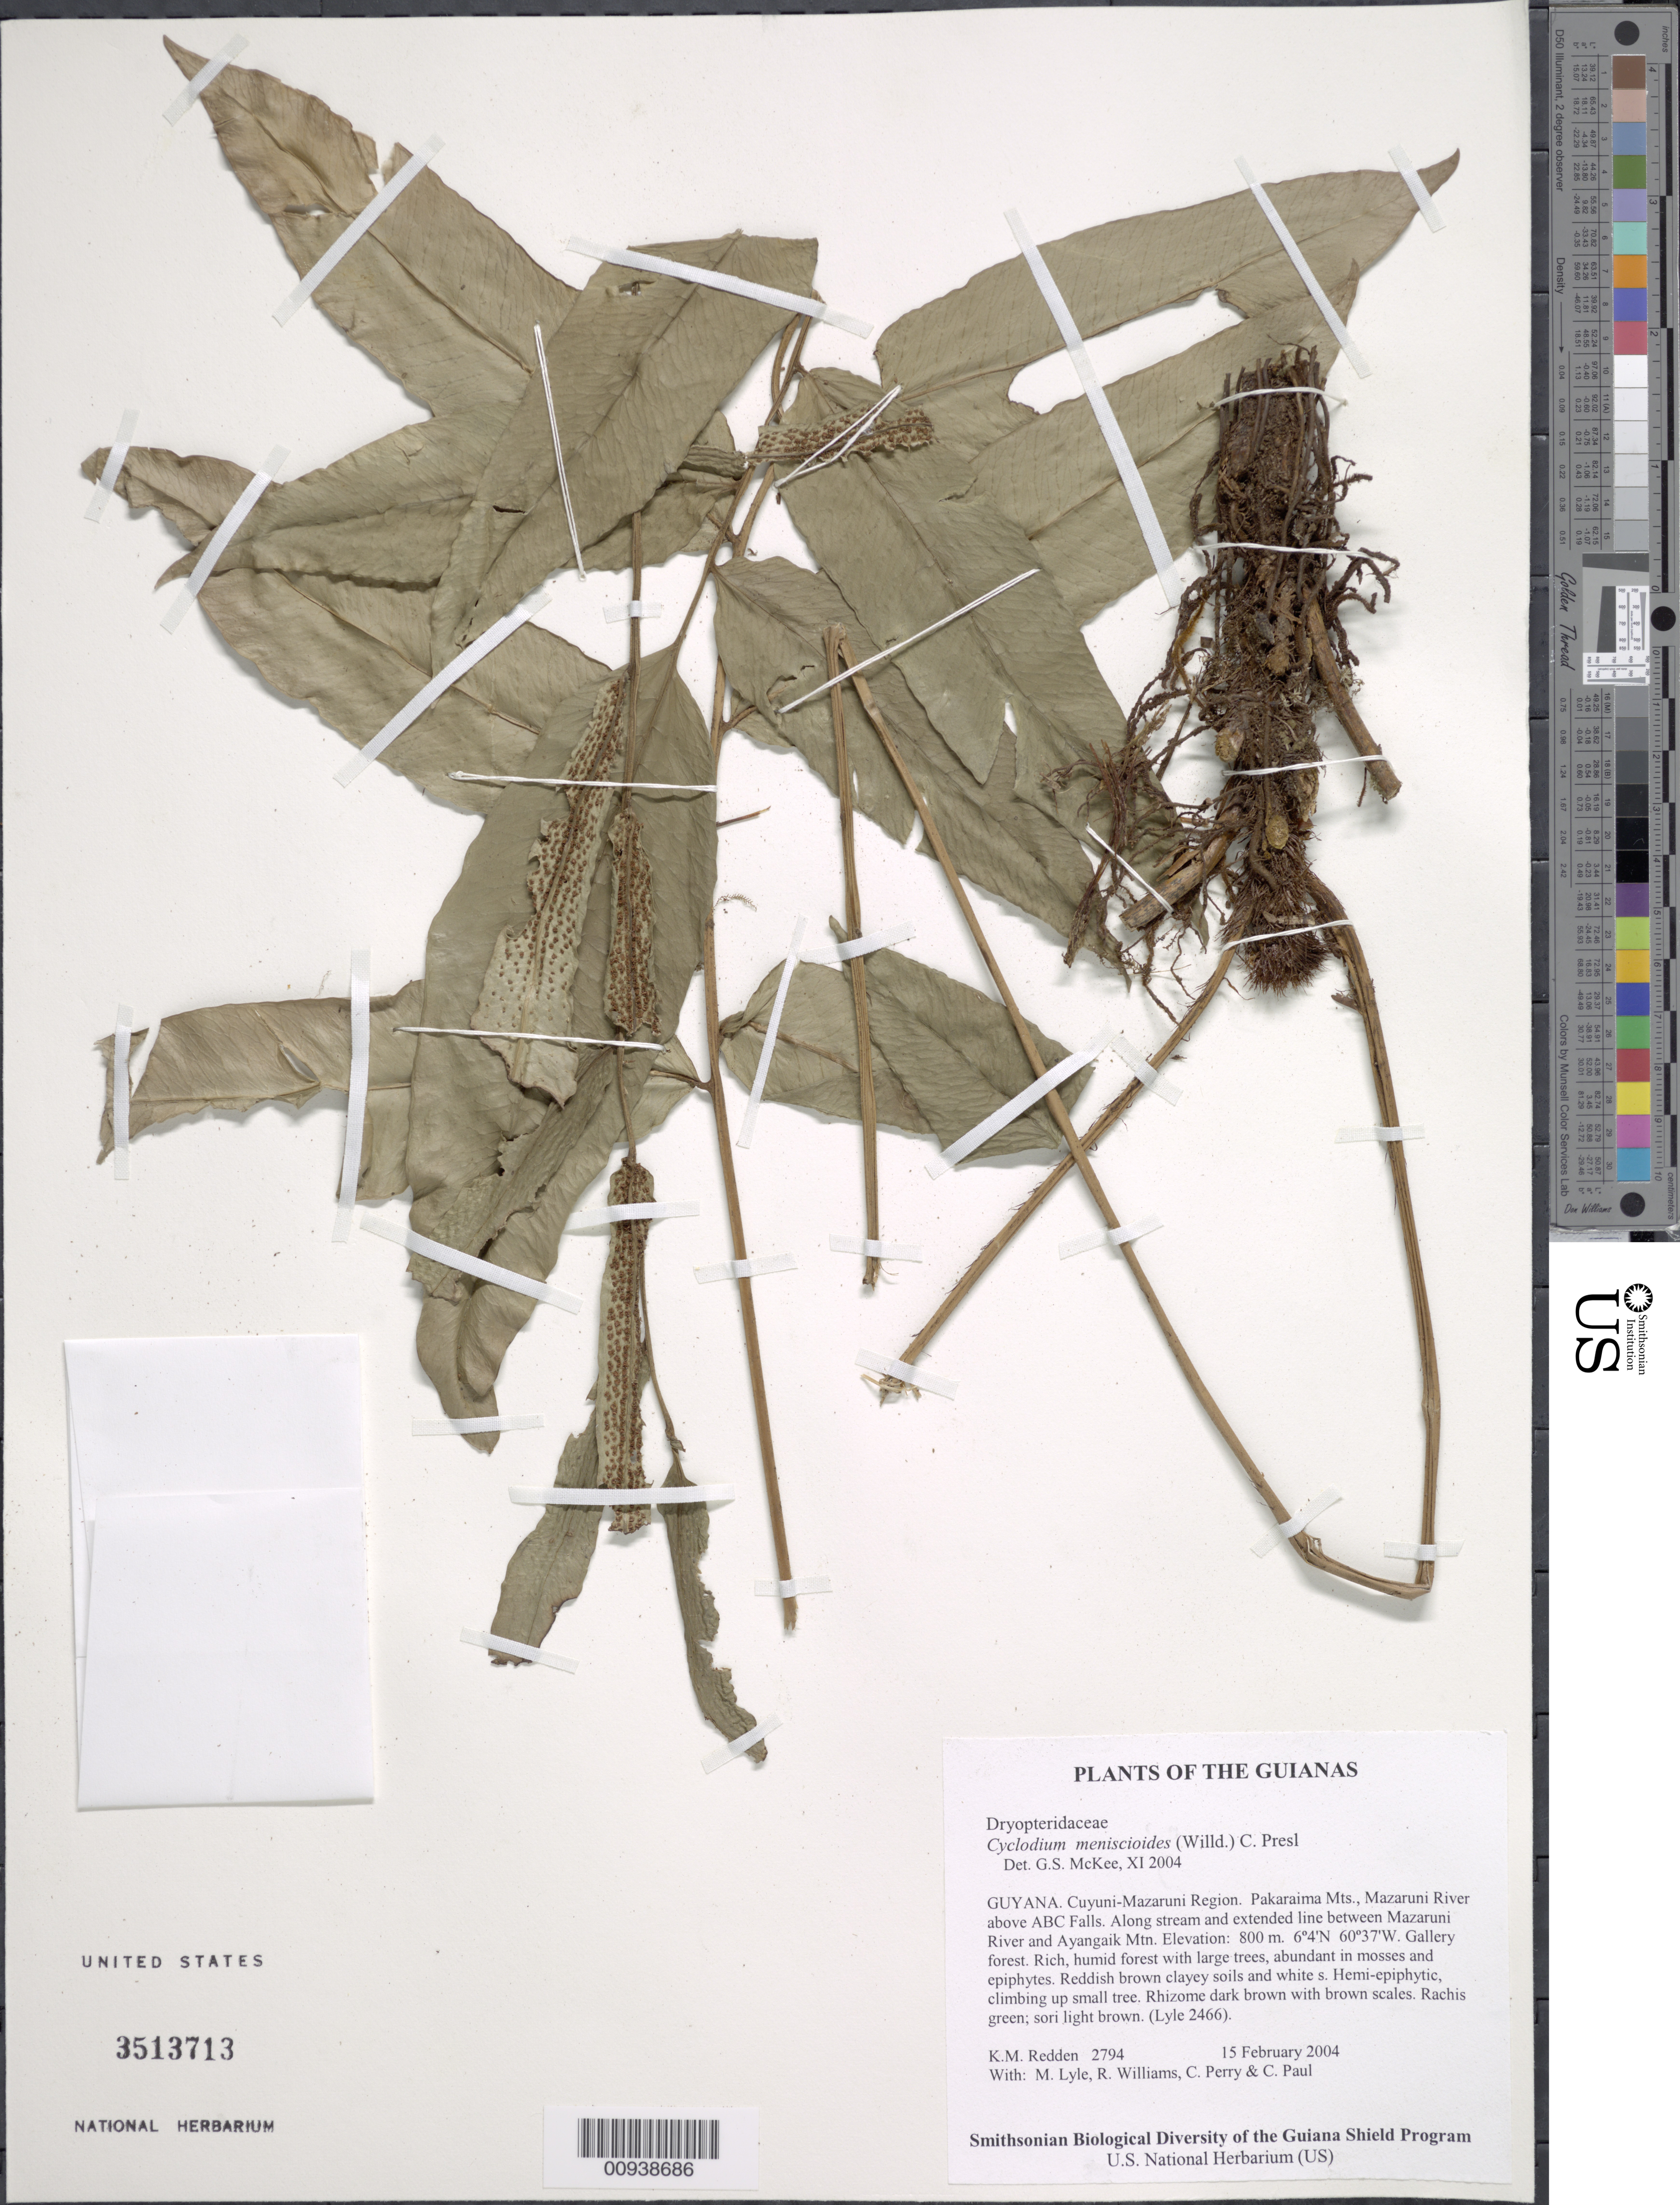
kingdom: Plantae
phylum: Tracheophyta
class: Polypodiopsida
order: Polypodiales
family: Dryopteridaceae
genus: Cyclodium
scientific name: Cyclodium meniscioides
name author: (Willd.) C. Presl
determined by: McKee, G. S., (US), NMNH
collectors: K. M. Redden, M. Lyle, R. Williams, C. Perry & C. Paul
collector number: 2794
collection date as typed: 15 February 2004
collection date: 2004-02-15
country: Guyana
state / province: Cuyuni-Mazaruni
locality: Pakaraima Mts., Mazaruni River above ABC Falls. Along stream and extended line between Mazaruni River and Ayangaik Mtn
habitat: Gallery forest. Rich, humid forest with large trees, abundant in mosses, epiphytes. Reddish brown clayey soils and white sand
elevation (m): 800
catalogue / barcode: US 3513713